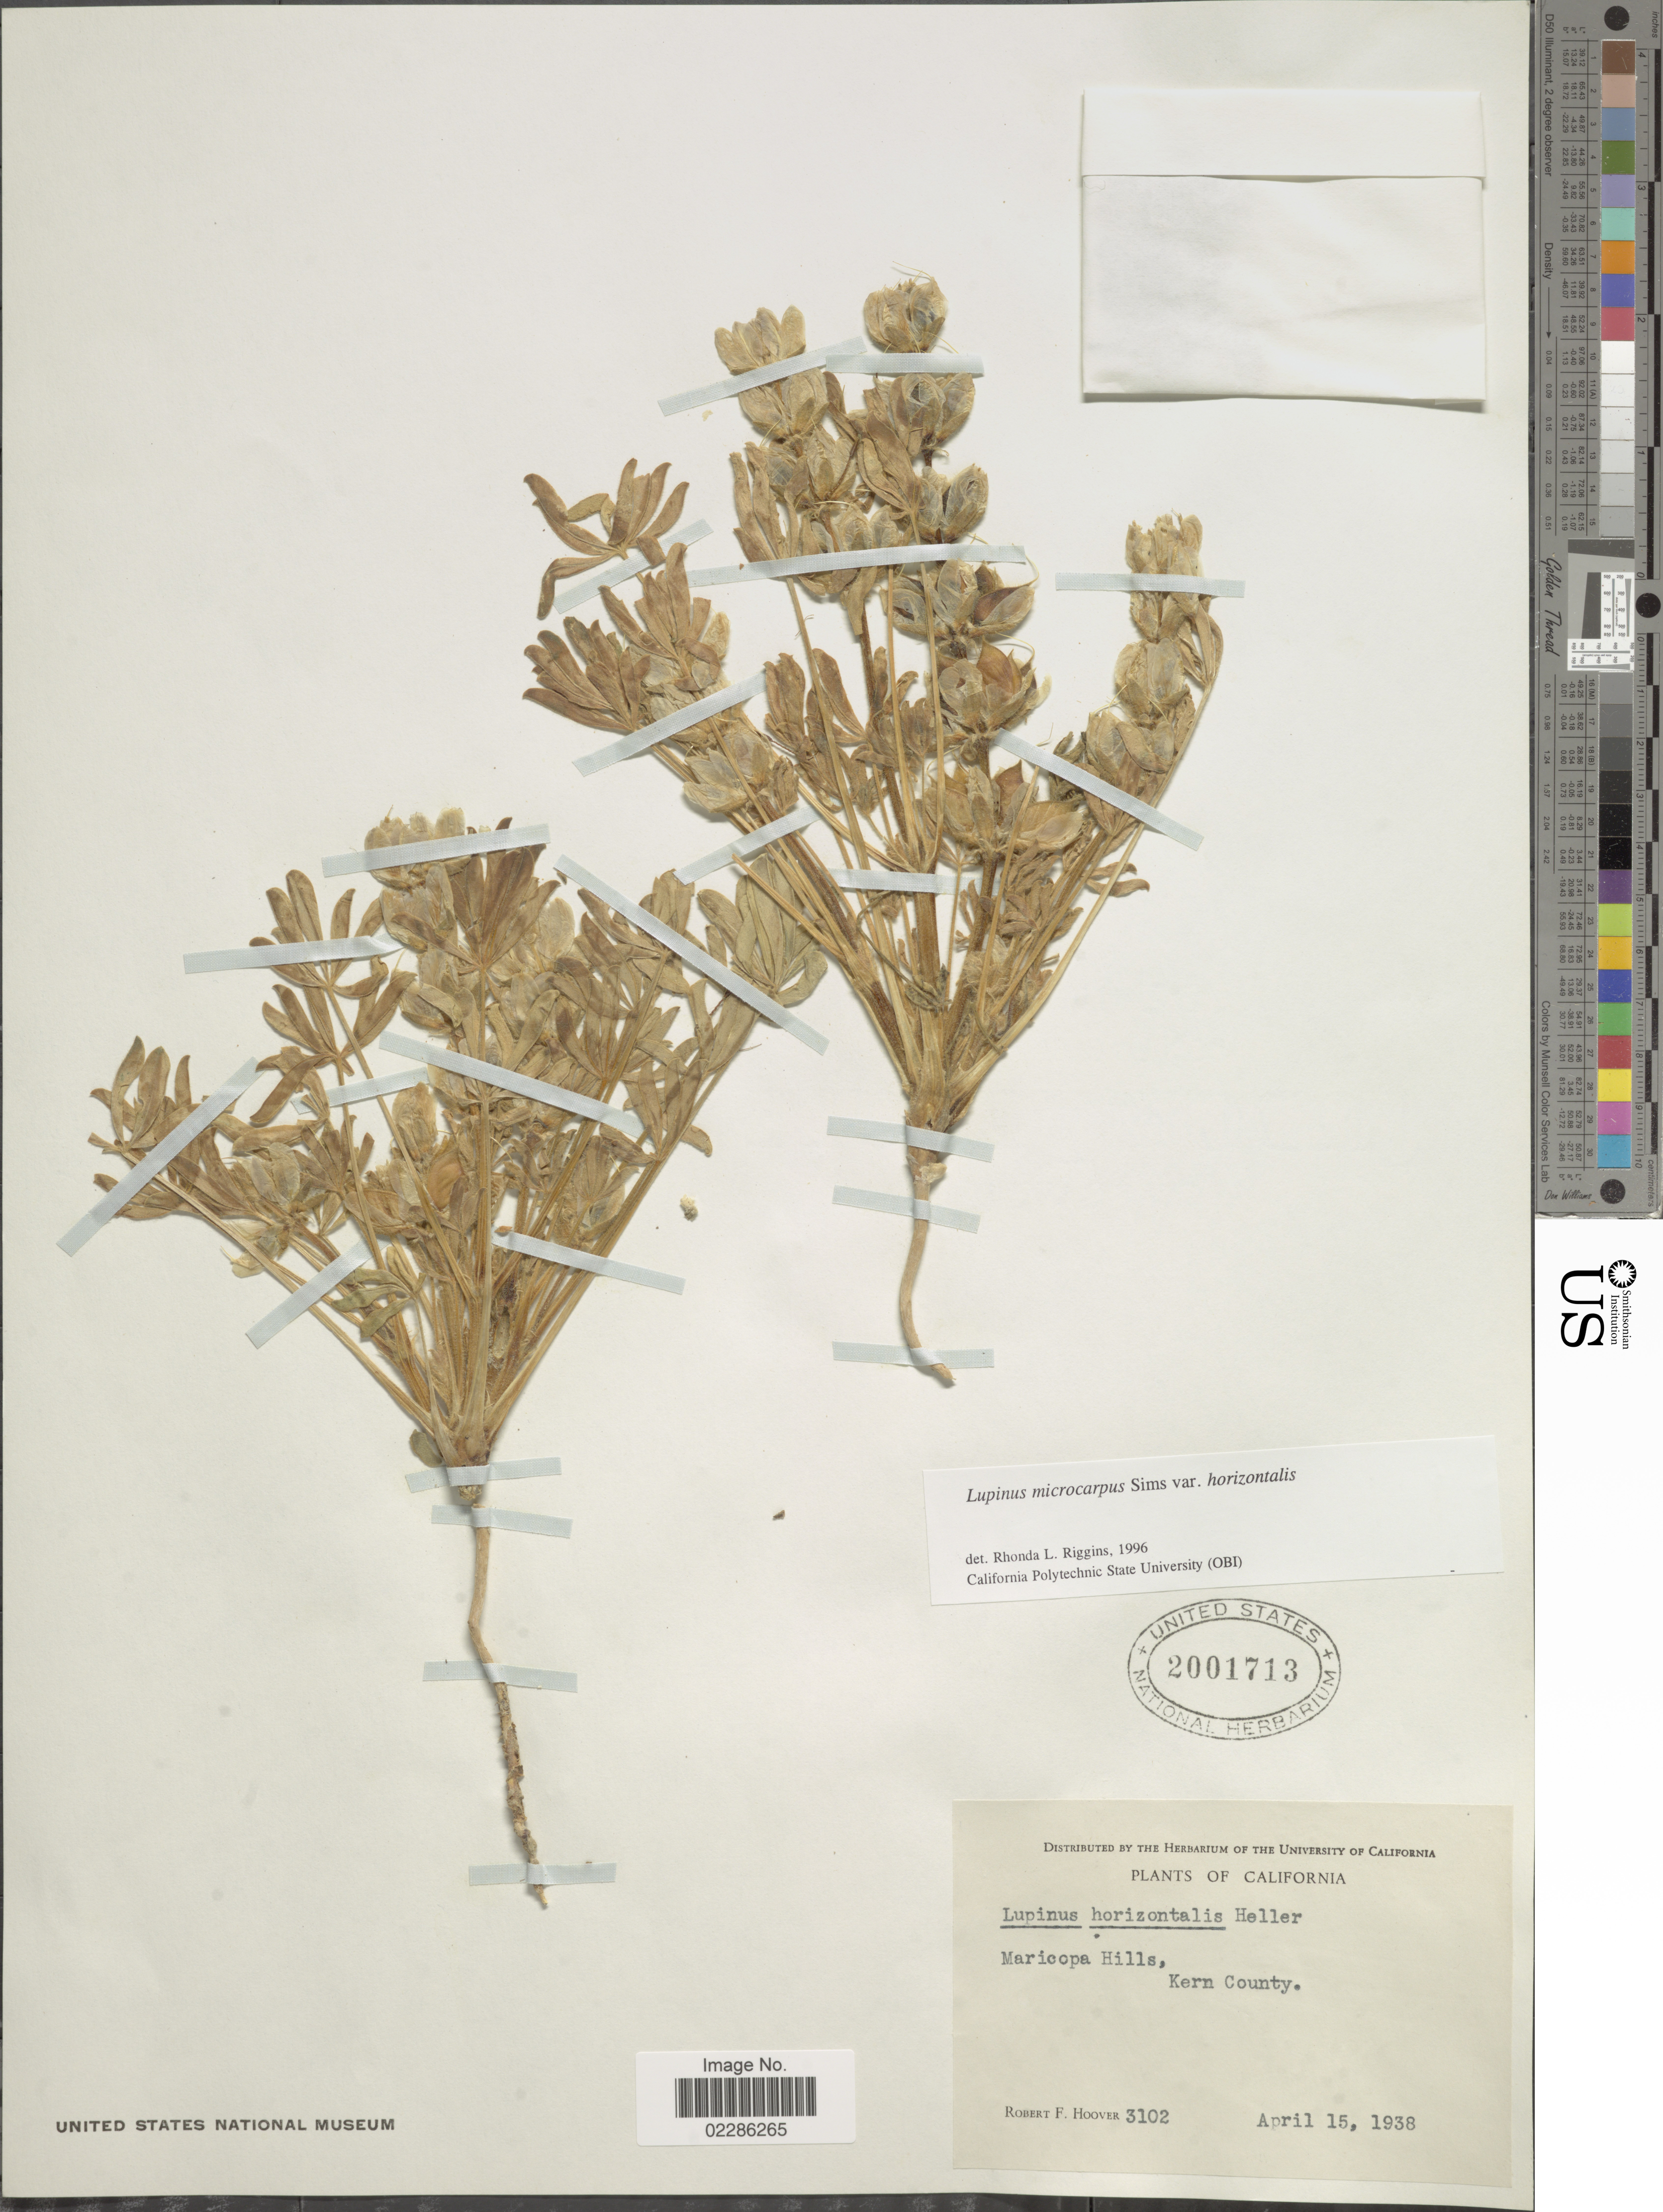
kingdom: Plantae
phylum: Tracheophyta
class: Magnoliopsida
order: Fabales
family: Fabaceae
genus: Lupinus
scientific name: Lupinus microcarpus var. horizontalis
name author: (A. Heller) Jeps.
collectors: R. F. Hoover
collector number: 3102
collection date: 1938-04-15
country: United States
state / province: California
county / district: Kern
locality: Maricopa Hills, Kern County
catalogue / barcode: US 2001713